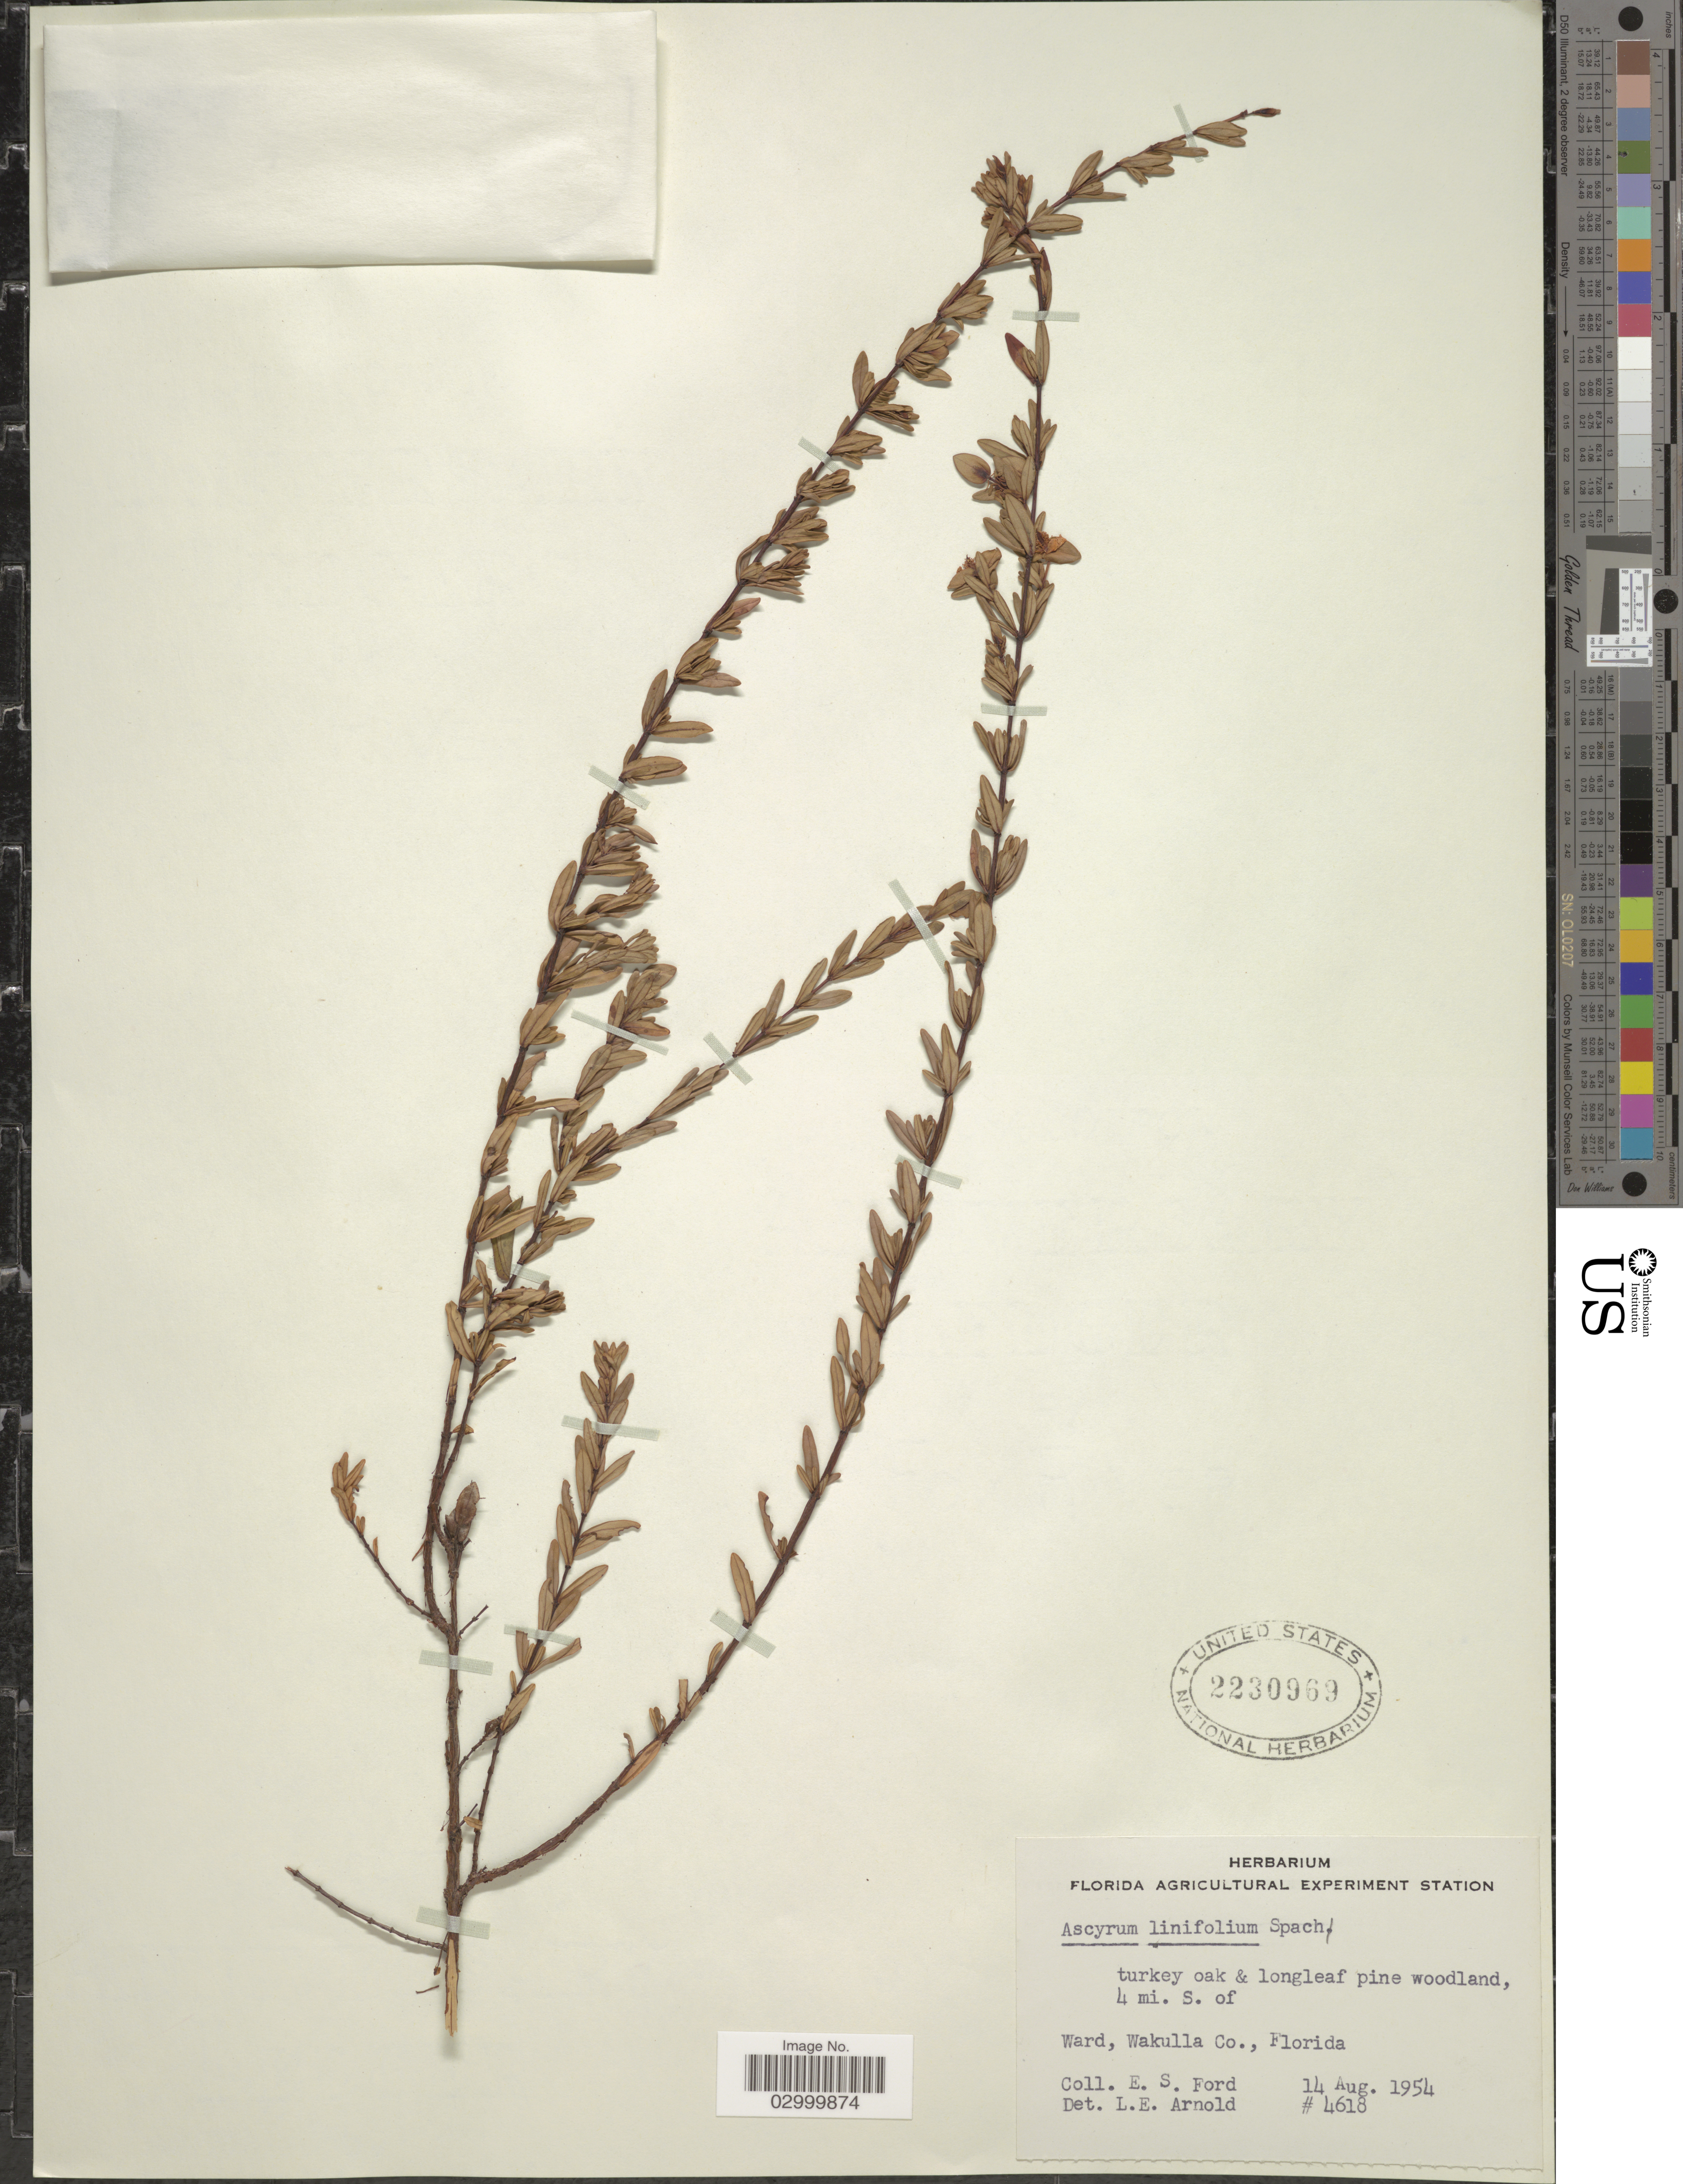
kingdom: Plantae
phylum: Tracheophyta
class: Magnoliopsida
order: Malpighiales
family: Hypericaceae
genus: Hypericum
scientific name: Hypericum hypericoides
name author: (L.) Crantz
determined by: Strong, Mark T., (BOT), Smithsonian Institution - National Museum of Natural History (UNITED STATES)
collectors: E. Ford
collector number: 4618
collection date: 1954-08-14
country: United States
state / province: Florida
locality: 4 mi. S. of Ward, Wakulla Co., Florida.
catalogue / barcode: US 2230969